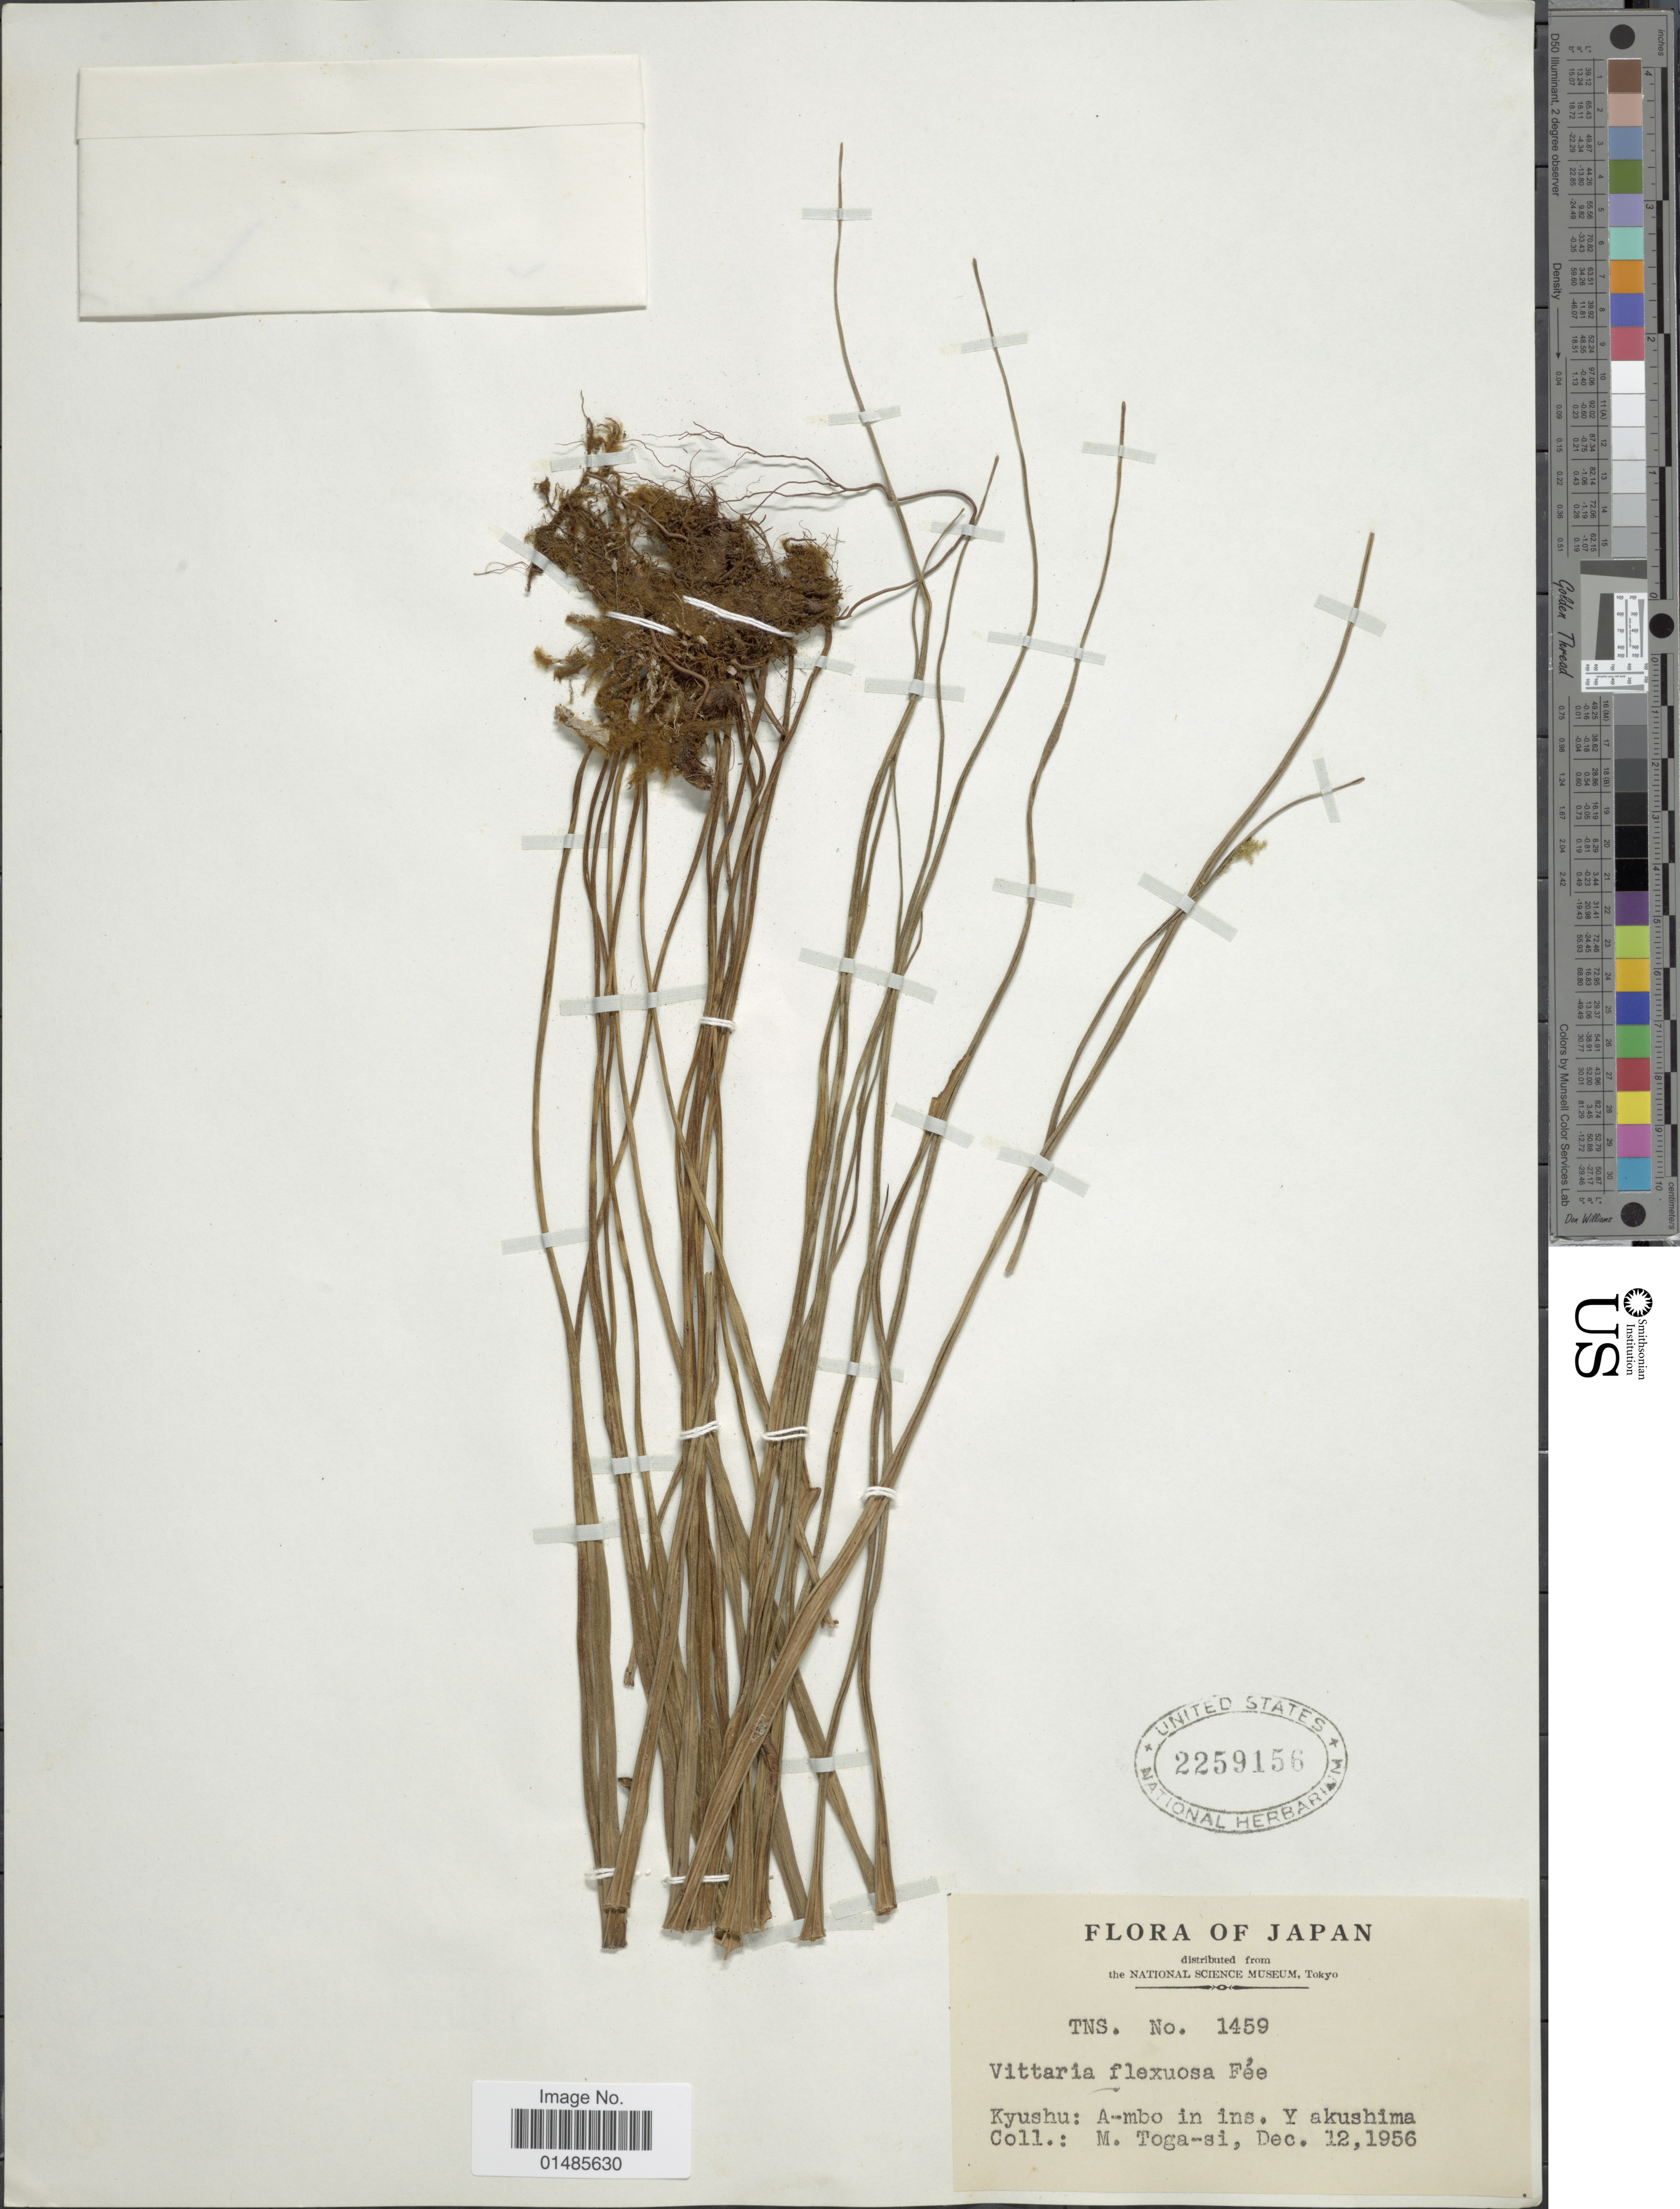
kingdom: Plantae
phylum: Tracheophyta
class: Polypodiopsida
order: Polypodiales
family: Pteridaceae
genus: Haplopteris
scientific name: Haplopteris flexuosa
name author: (Fée) E.H. Crane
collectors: M. Togasi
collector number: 1459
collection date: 1956-12-12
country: Japan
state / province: Kagosima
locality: Kyushu: A-mbo in ins. Yakushima.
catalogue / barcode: US 2259156